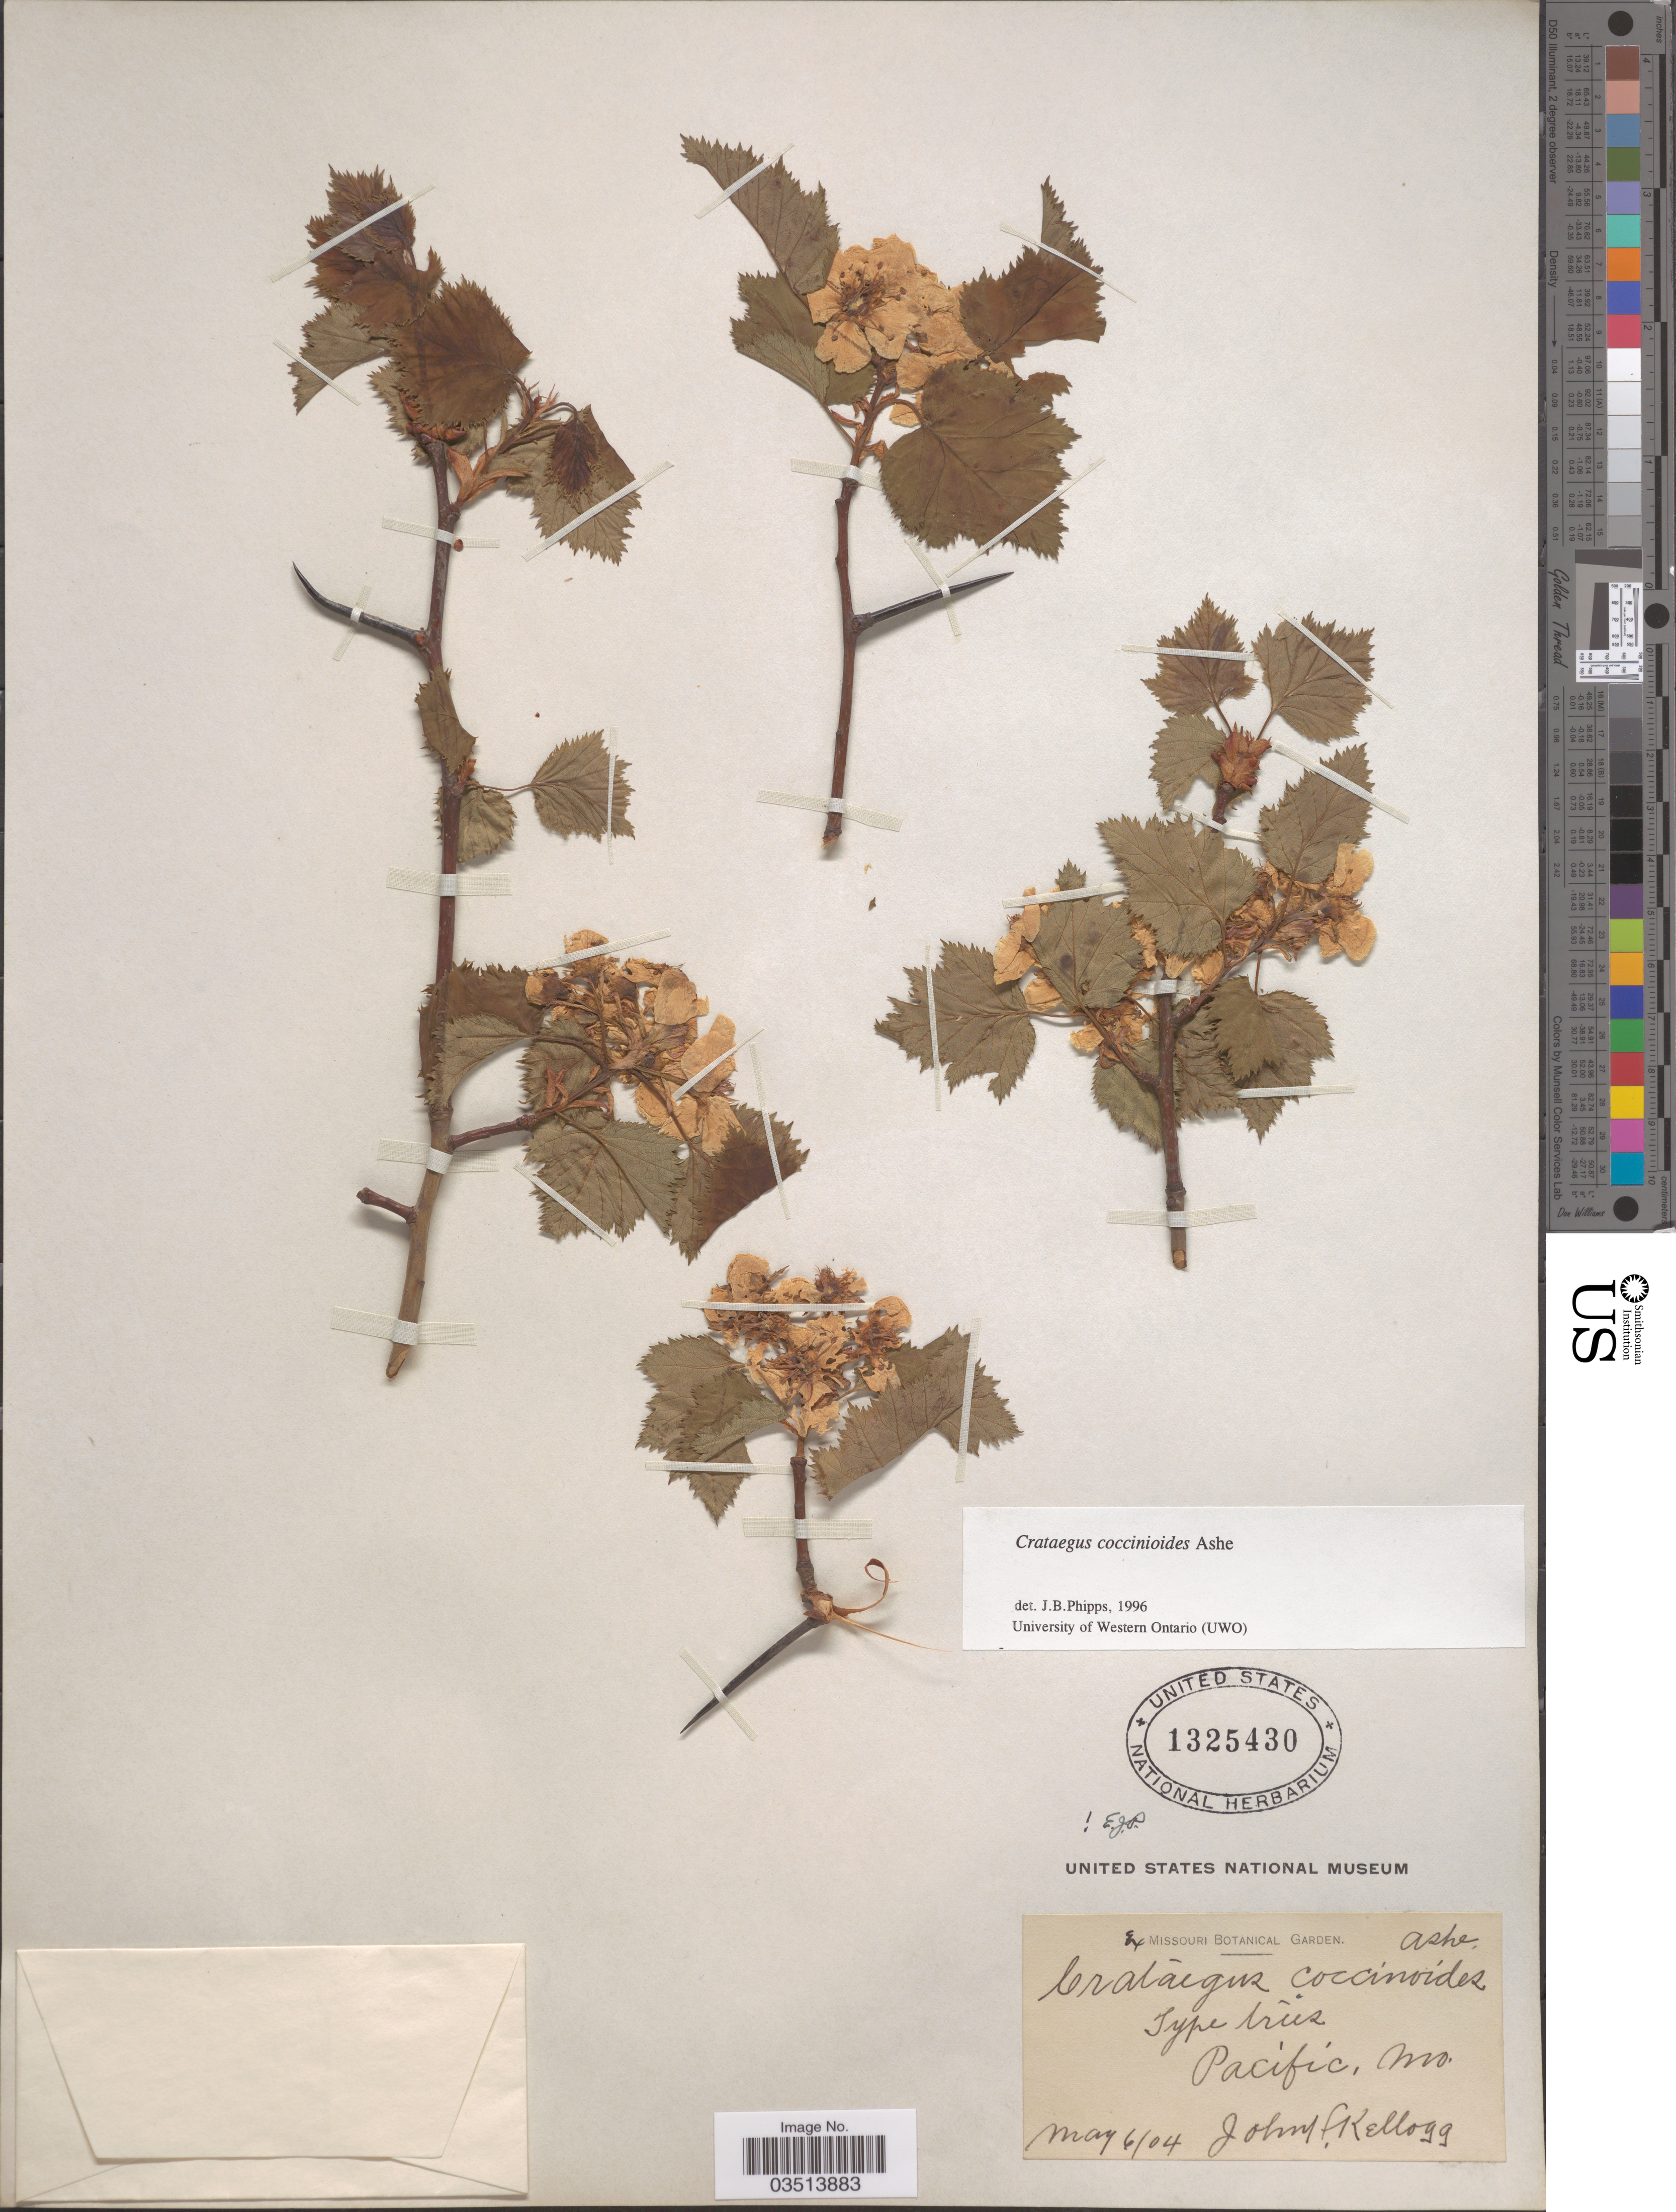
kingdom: Plantae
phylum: Tracheophyta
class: Magnoliopsida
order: Rosales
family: Rosaceae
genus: Crataegus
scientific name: Crataegus coccinioides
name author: Ashe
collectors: J. H. Kellogg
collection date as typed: Transcribed d/m/y: 6/5/4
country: United States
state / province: Missouri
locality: Pacific.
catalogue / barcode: US 1325430